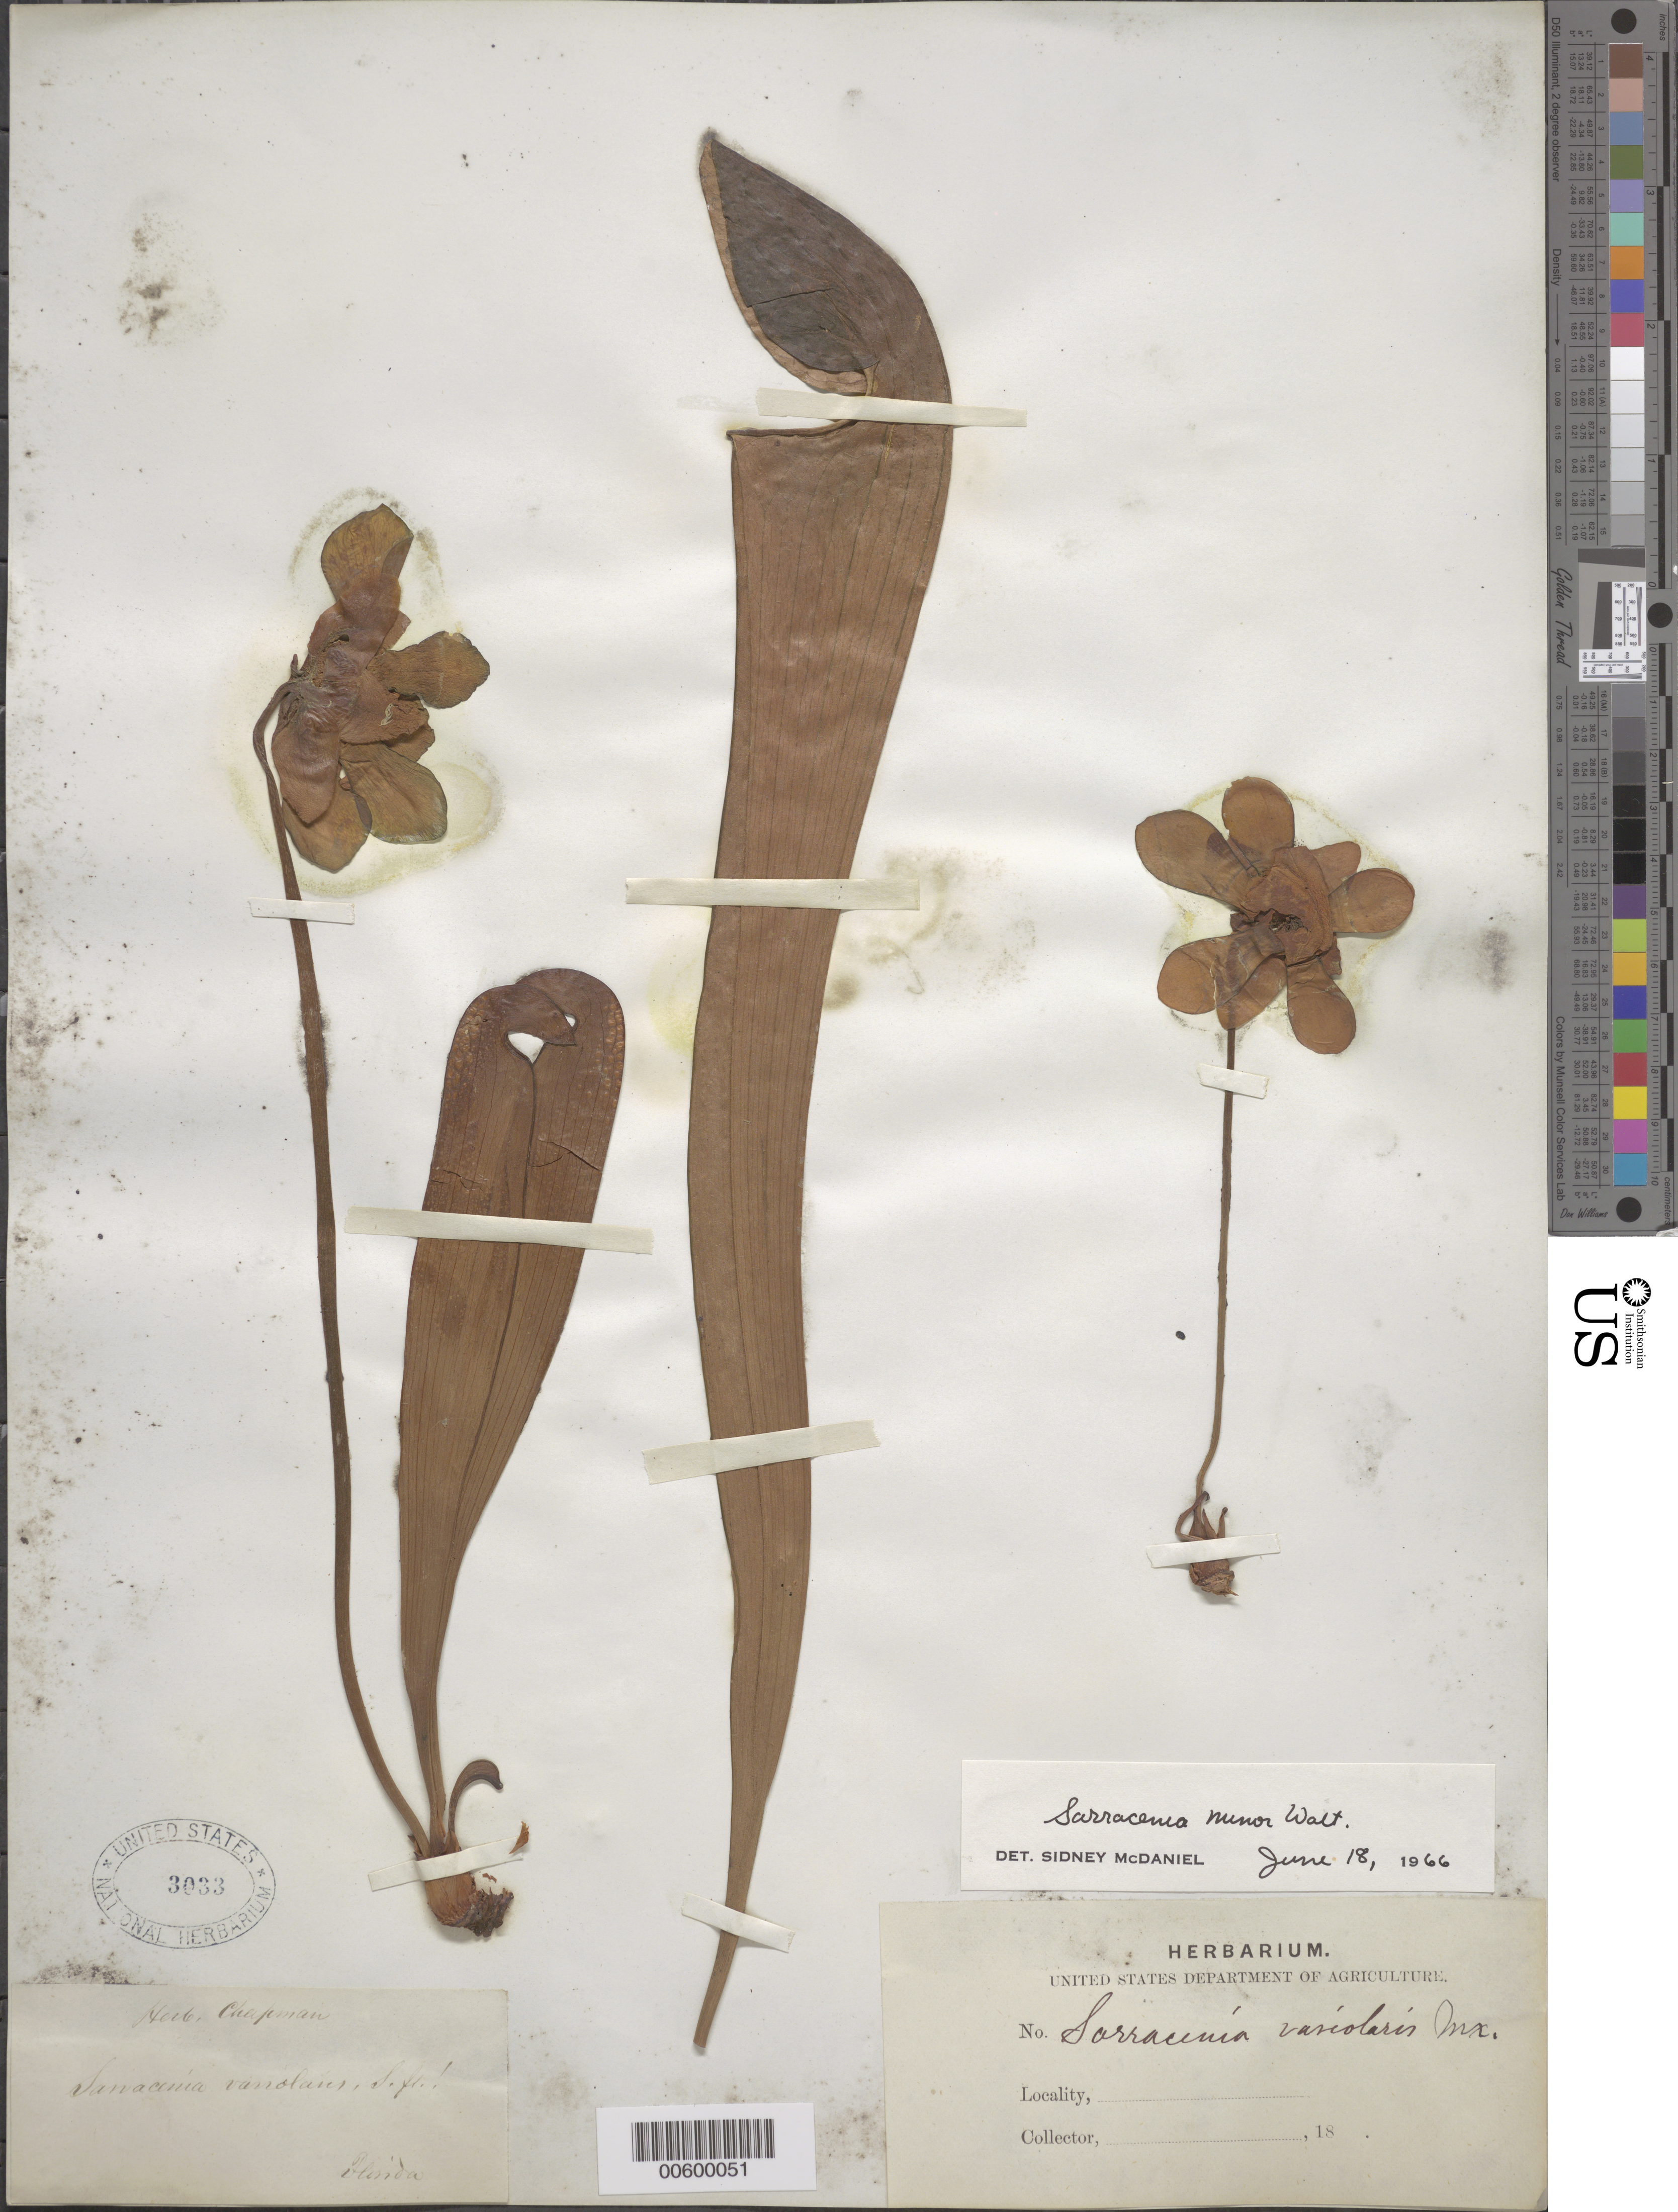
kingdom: Plantae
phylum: Tracheophyta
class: Magnoliopsida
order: Ericales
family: Sarraceniaceae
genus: Sarracenia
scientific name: Sarracenia minor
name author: Walter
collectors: A. Chapman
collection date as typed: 18--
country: United States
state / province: Florida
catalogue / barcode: US 3033